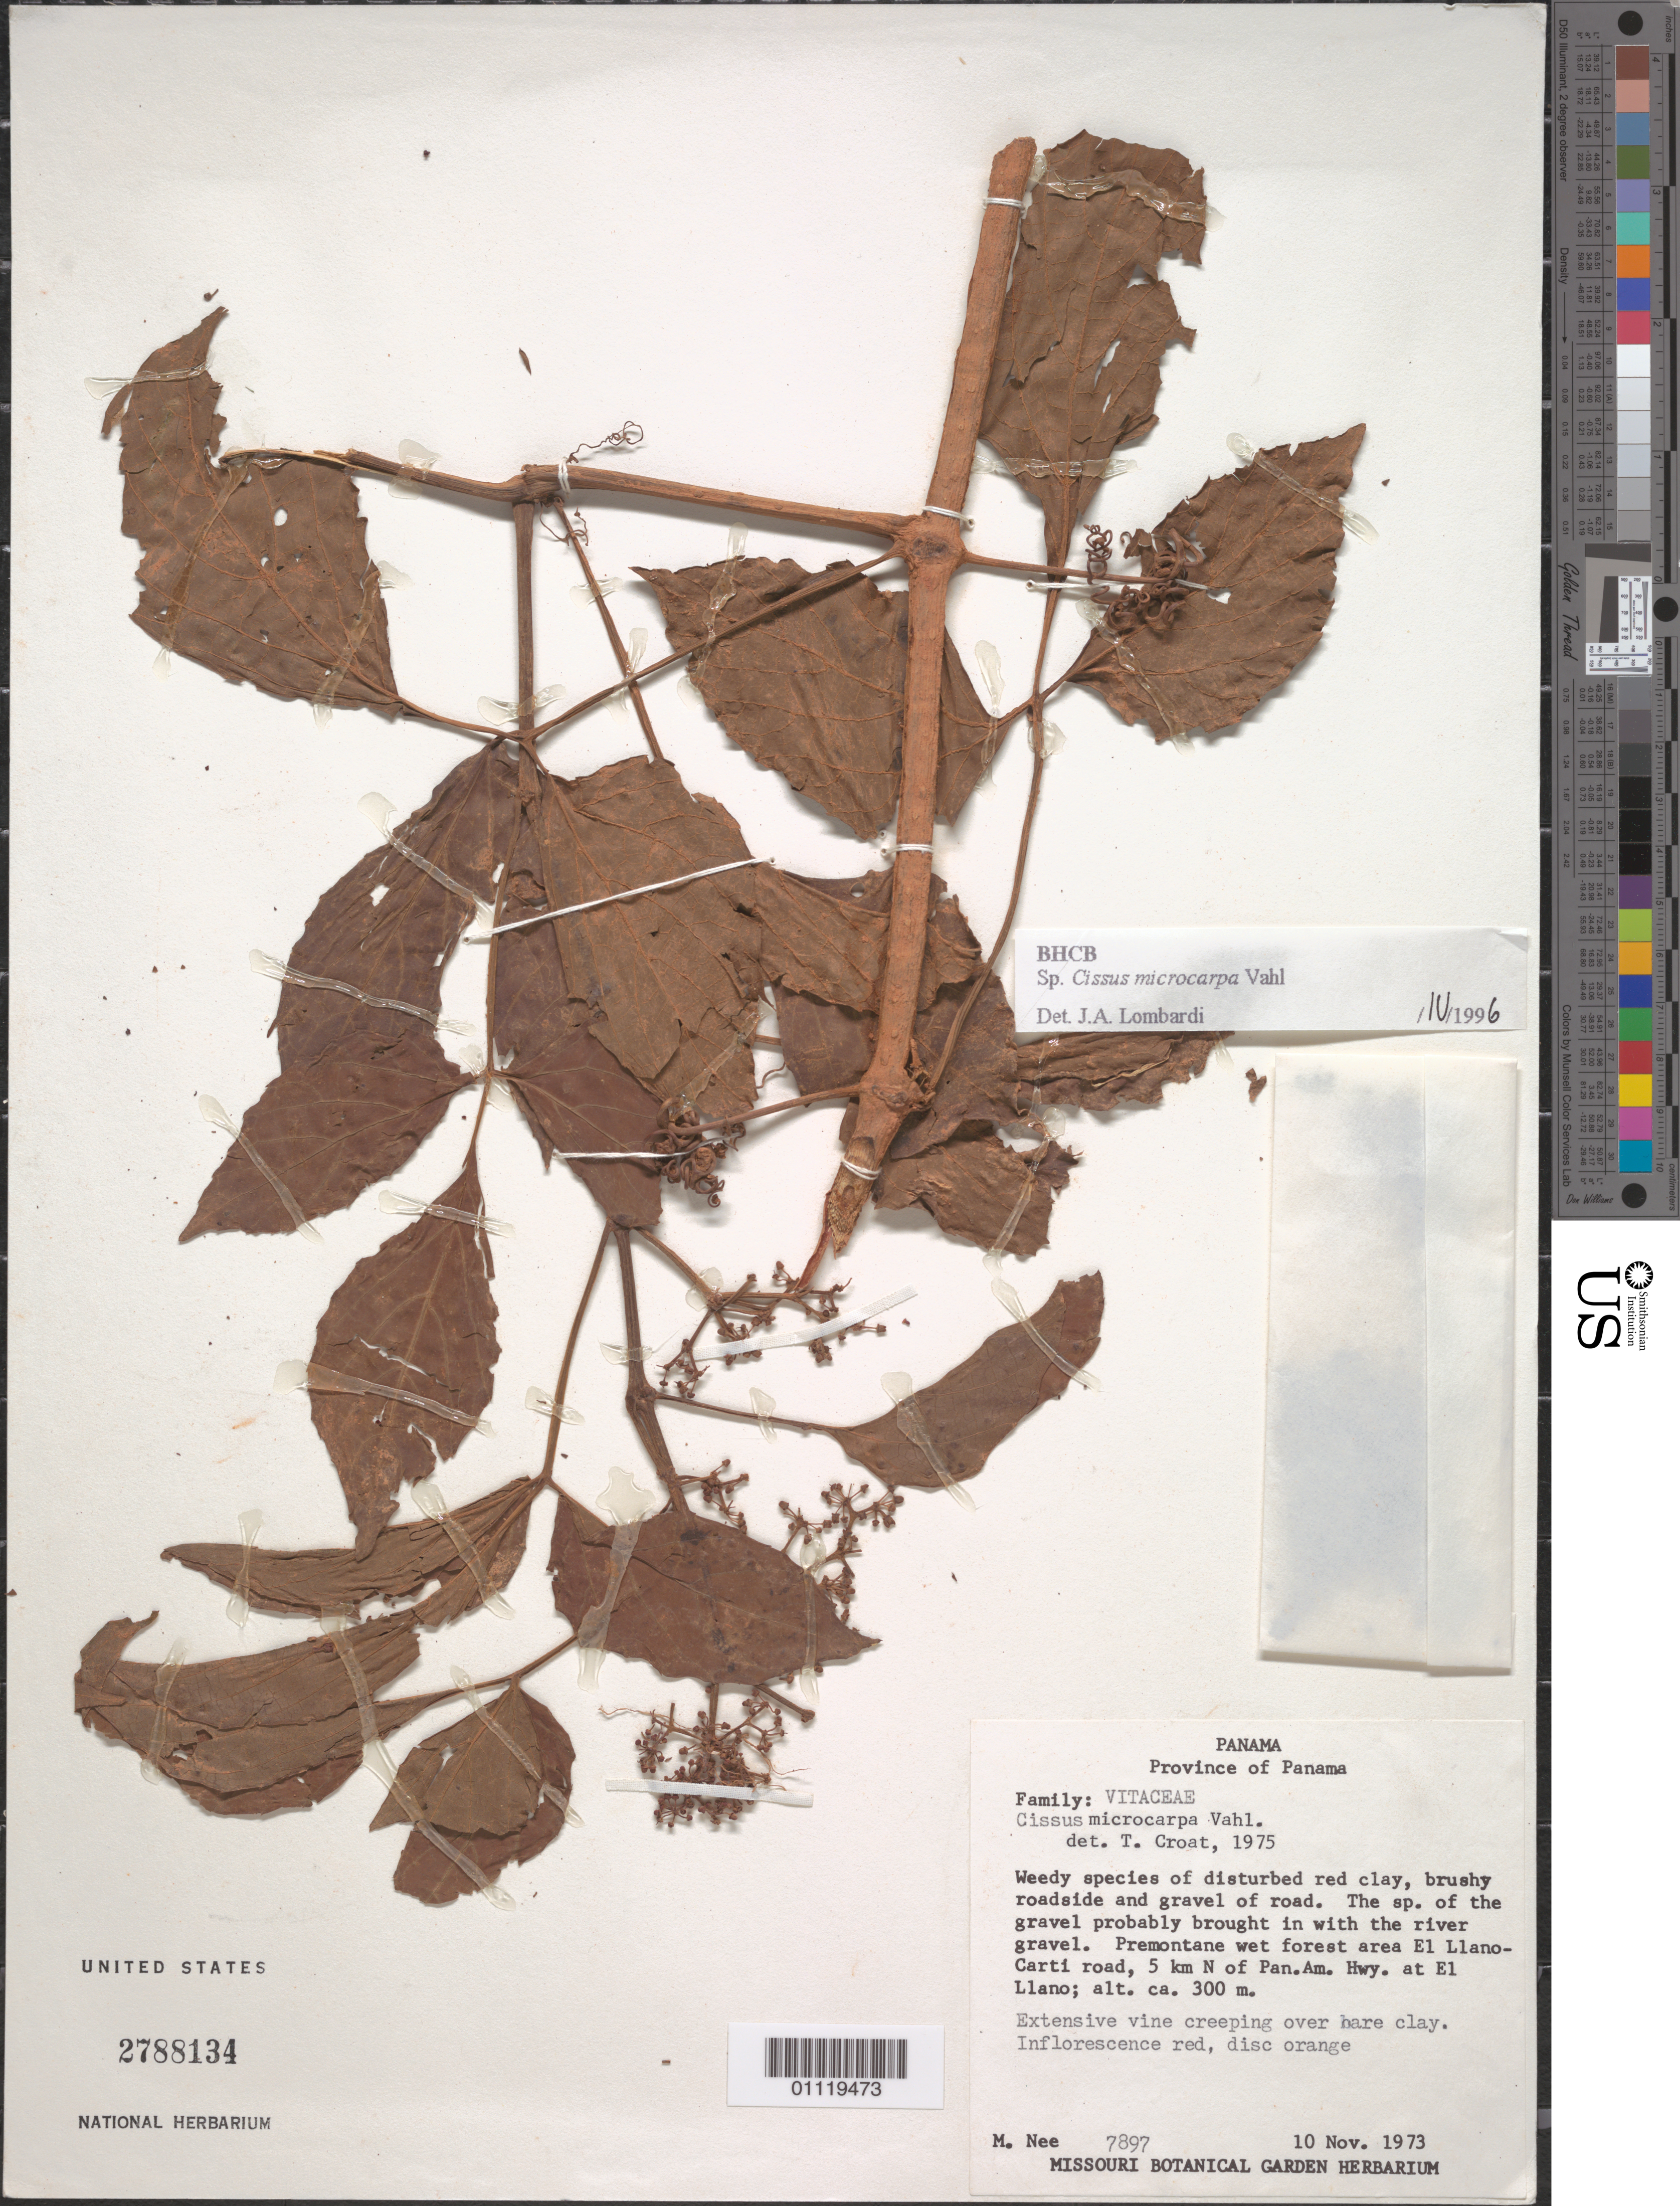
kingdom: Plantae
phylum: Tracheophyta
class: Magnoliopsida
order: Vitales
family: Vitaceae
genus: Cissus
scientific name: Cissus microcarpa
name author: Vahl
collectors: M. Nee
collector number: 7897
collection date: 1973-11-10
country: Panama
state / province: Panamá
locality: El Llano-Carti road, 5 km N of Pan. Am. Hwy at El Llano.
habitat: Weedy species of disturbed red clay, brushy roadside and gravel of road. The sp. of the gravel probably brought in the river gravel. Premontane wet forest area. Extensive vine creeping over bare clay.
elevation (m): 300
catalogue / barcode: US 2788134